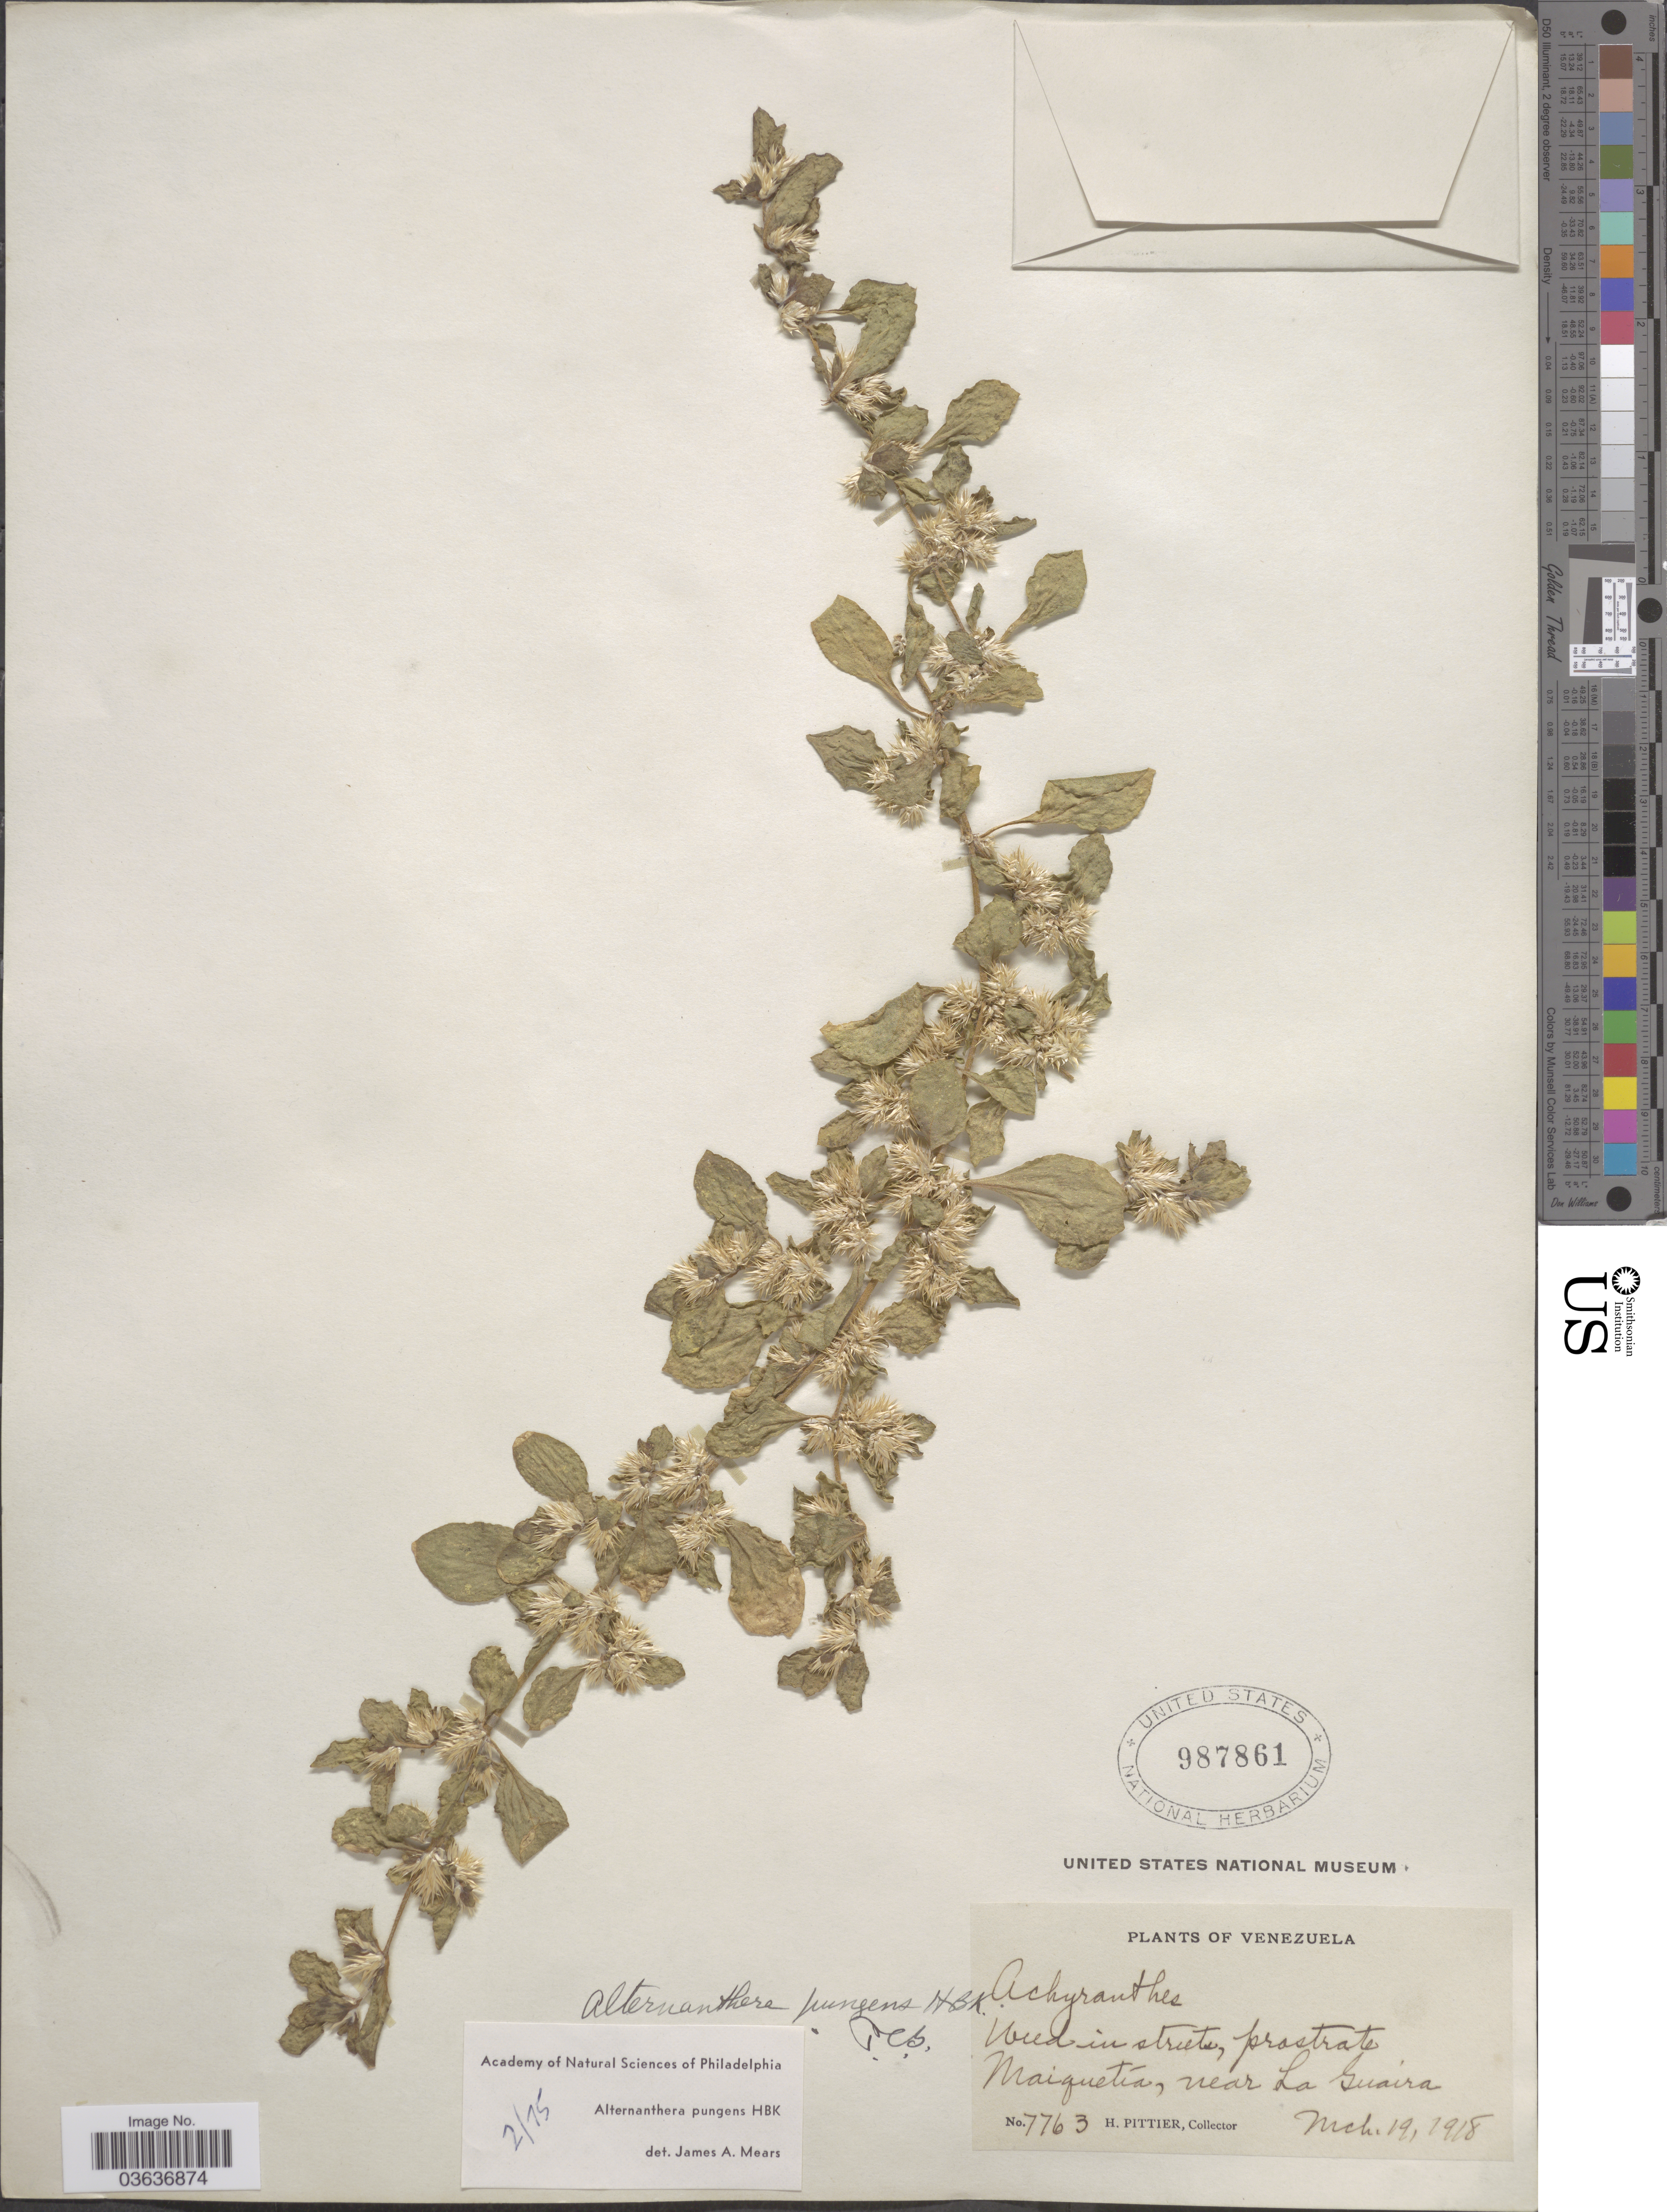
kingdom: Plantae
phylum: Tracheophyta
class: Magnoliopsida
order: Caryophyllales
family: Amaranthaceae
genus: Alternanthera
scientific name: Alternanthera pungens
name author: Kunth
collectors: H. F. Pittier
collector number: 7763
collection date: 1918-03-19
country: Venezuela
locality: Maiquetía, near La Guaira.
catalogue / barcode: US 987861